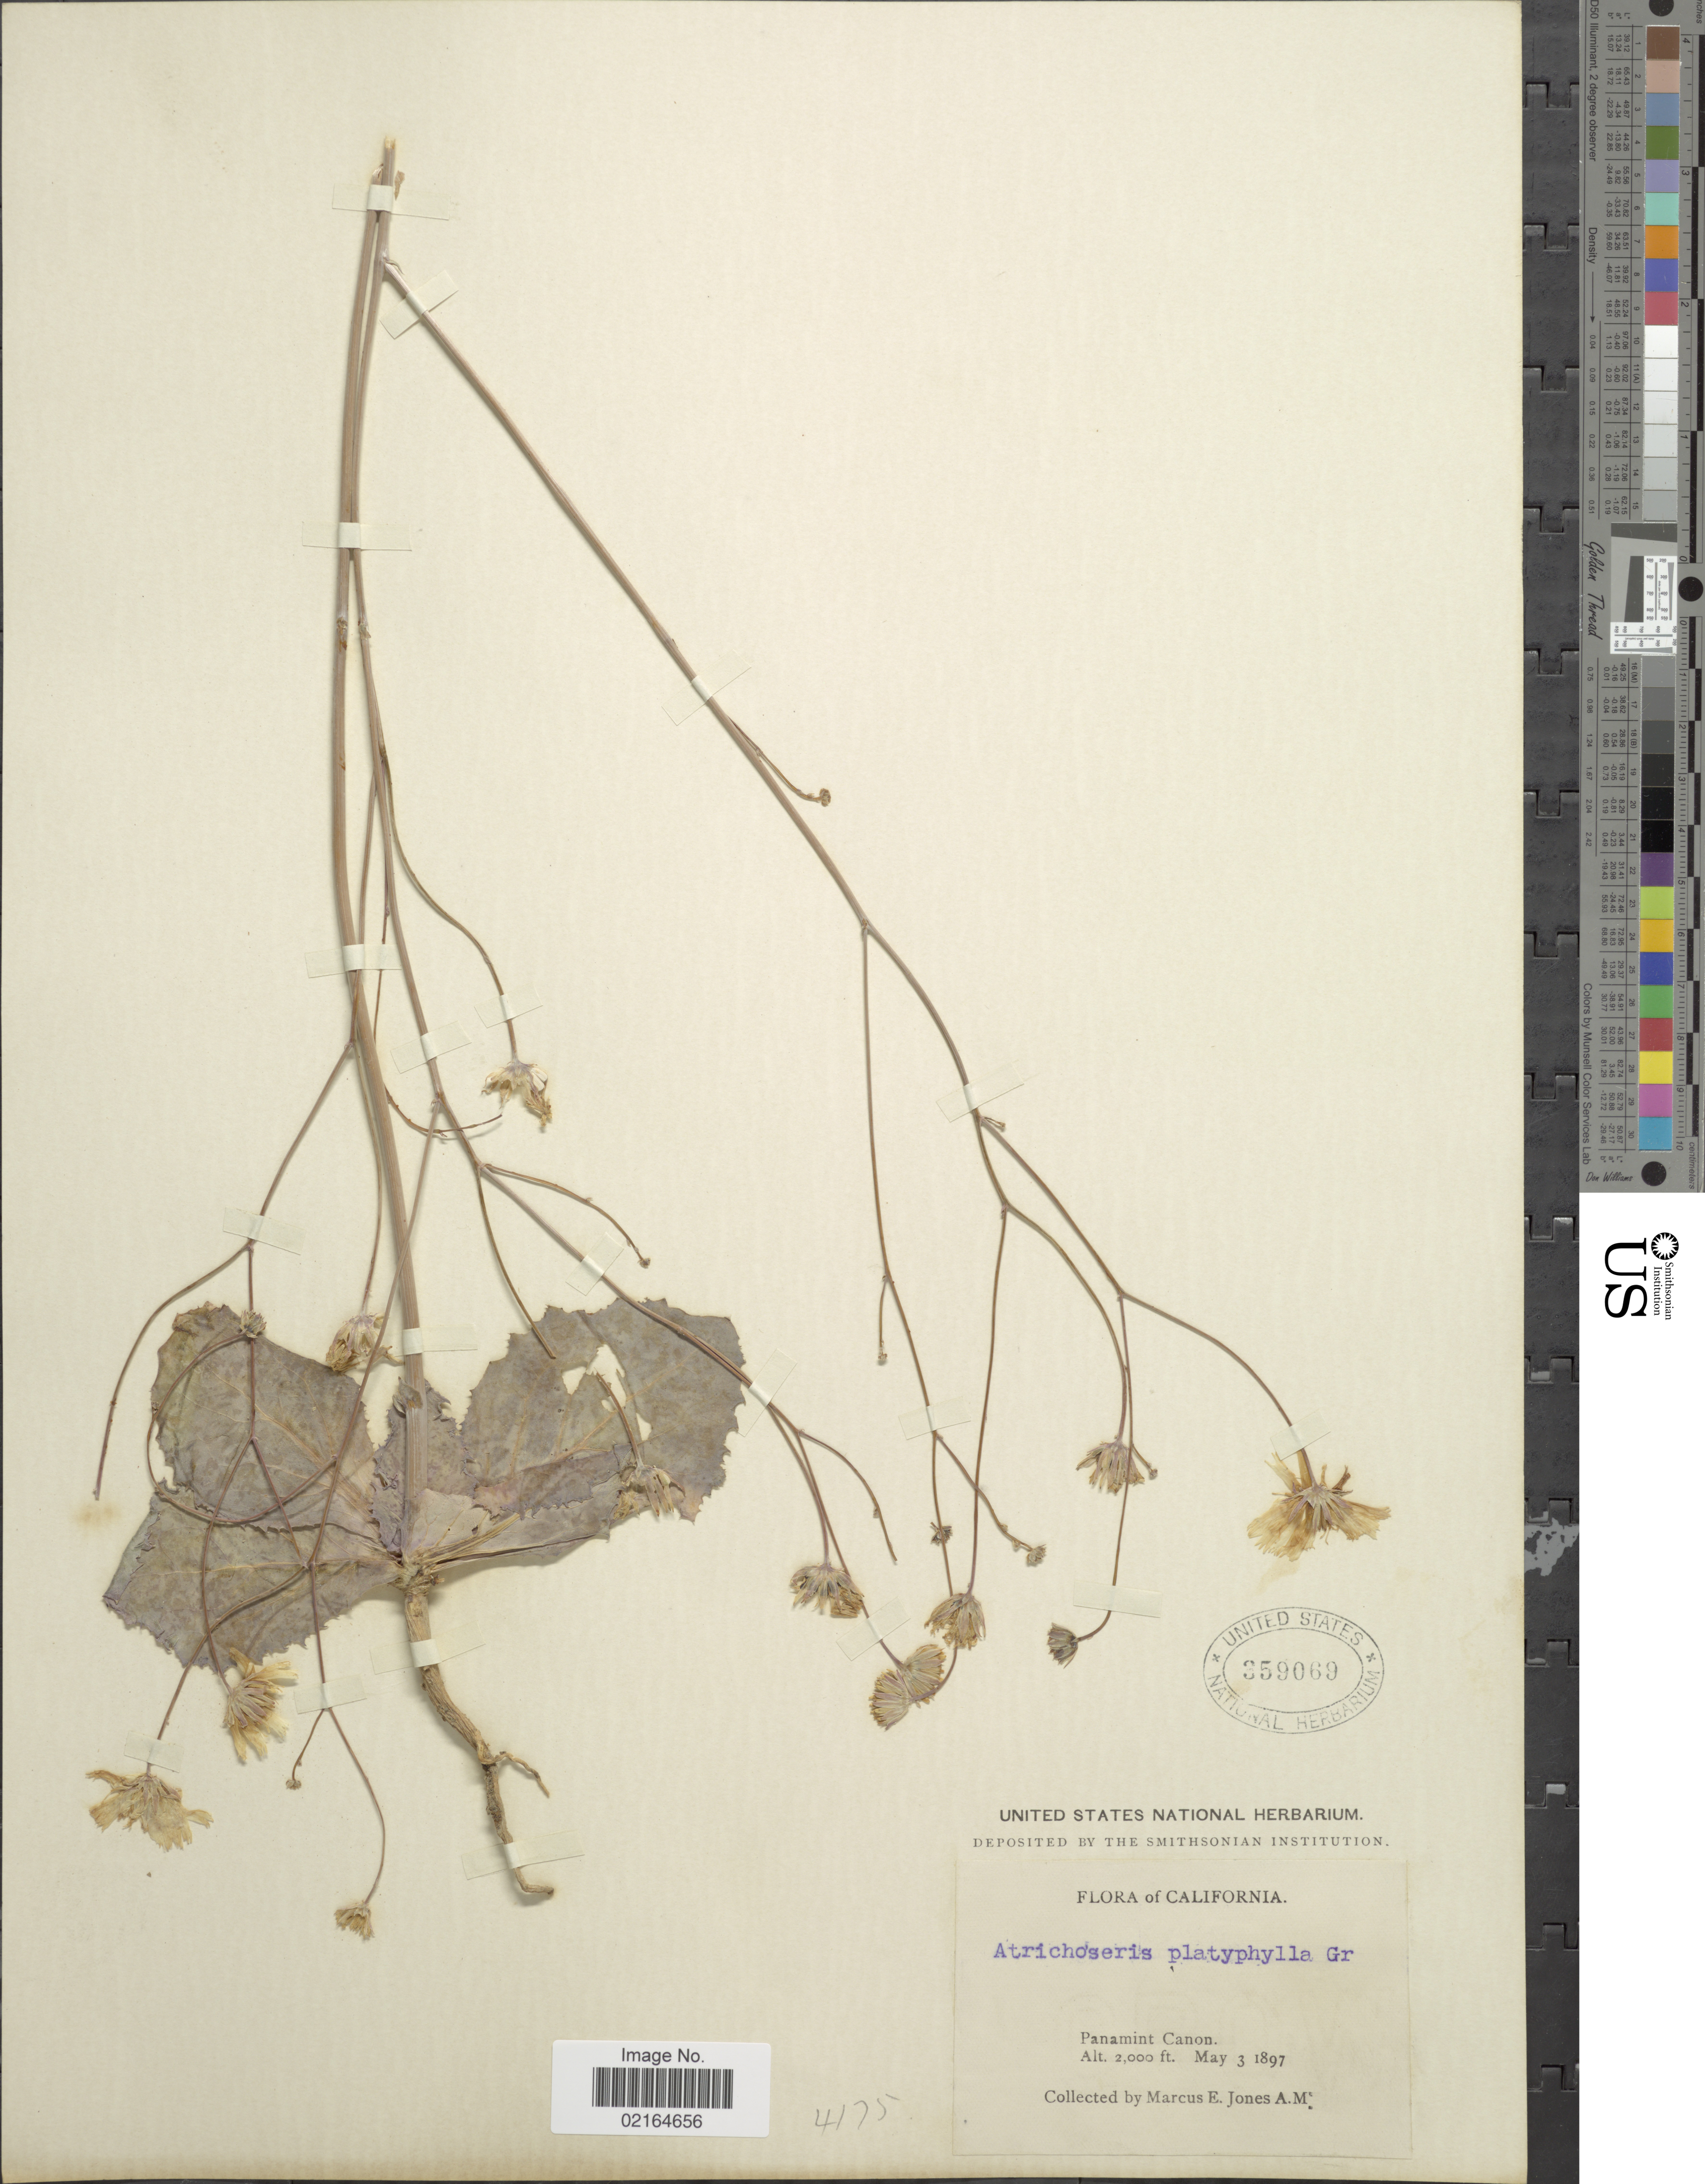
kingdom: Plantae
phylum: Tracheophyta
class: Magnoliopsida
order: Asterales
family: Asteraceae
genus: Atrichoseris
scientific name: Atrichoseris platyphylla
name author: A. Gray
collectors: M. E. Jones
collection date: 1897-05-03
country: United States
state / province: California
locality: Panamint Canon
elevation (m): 610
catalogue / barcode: US 359069